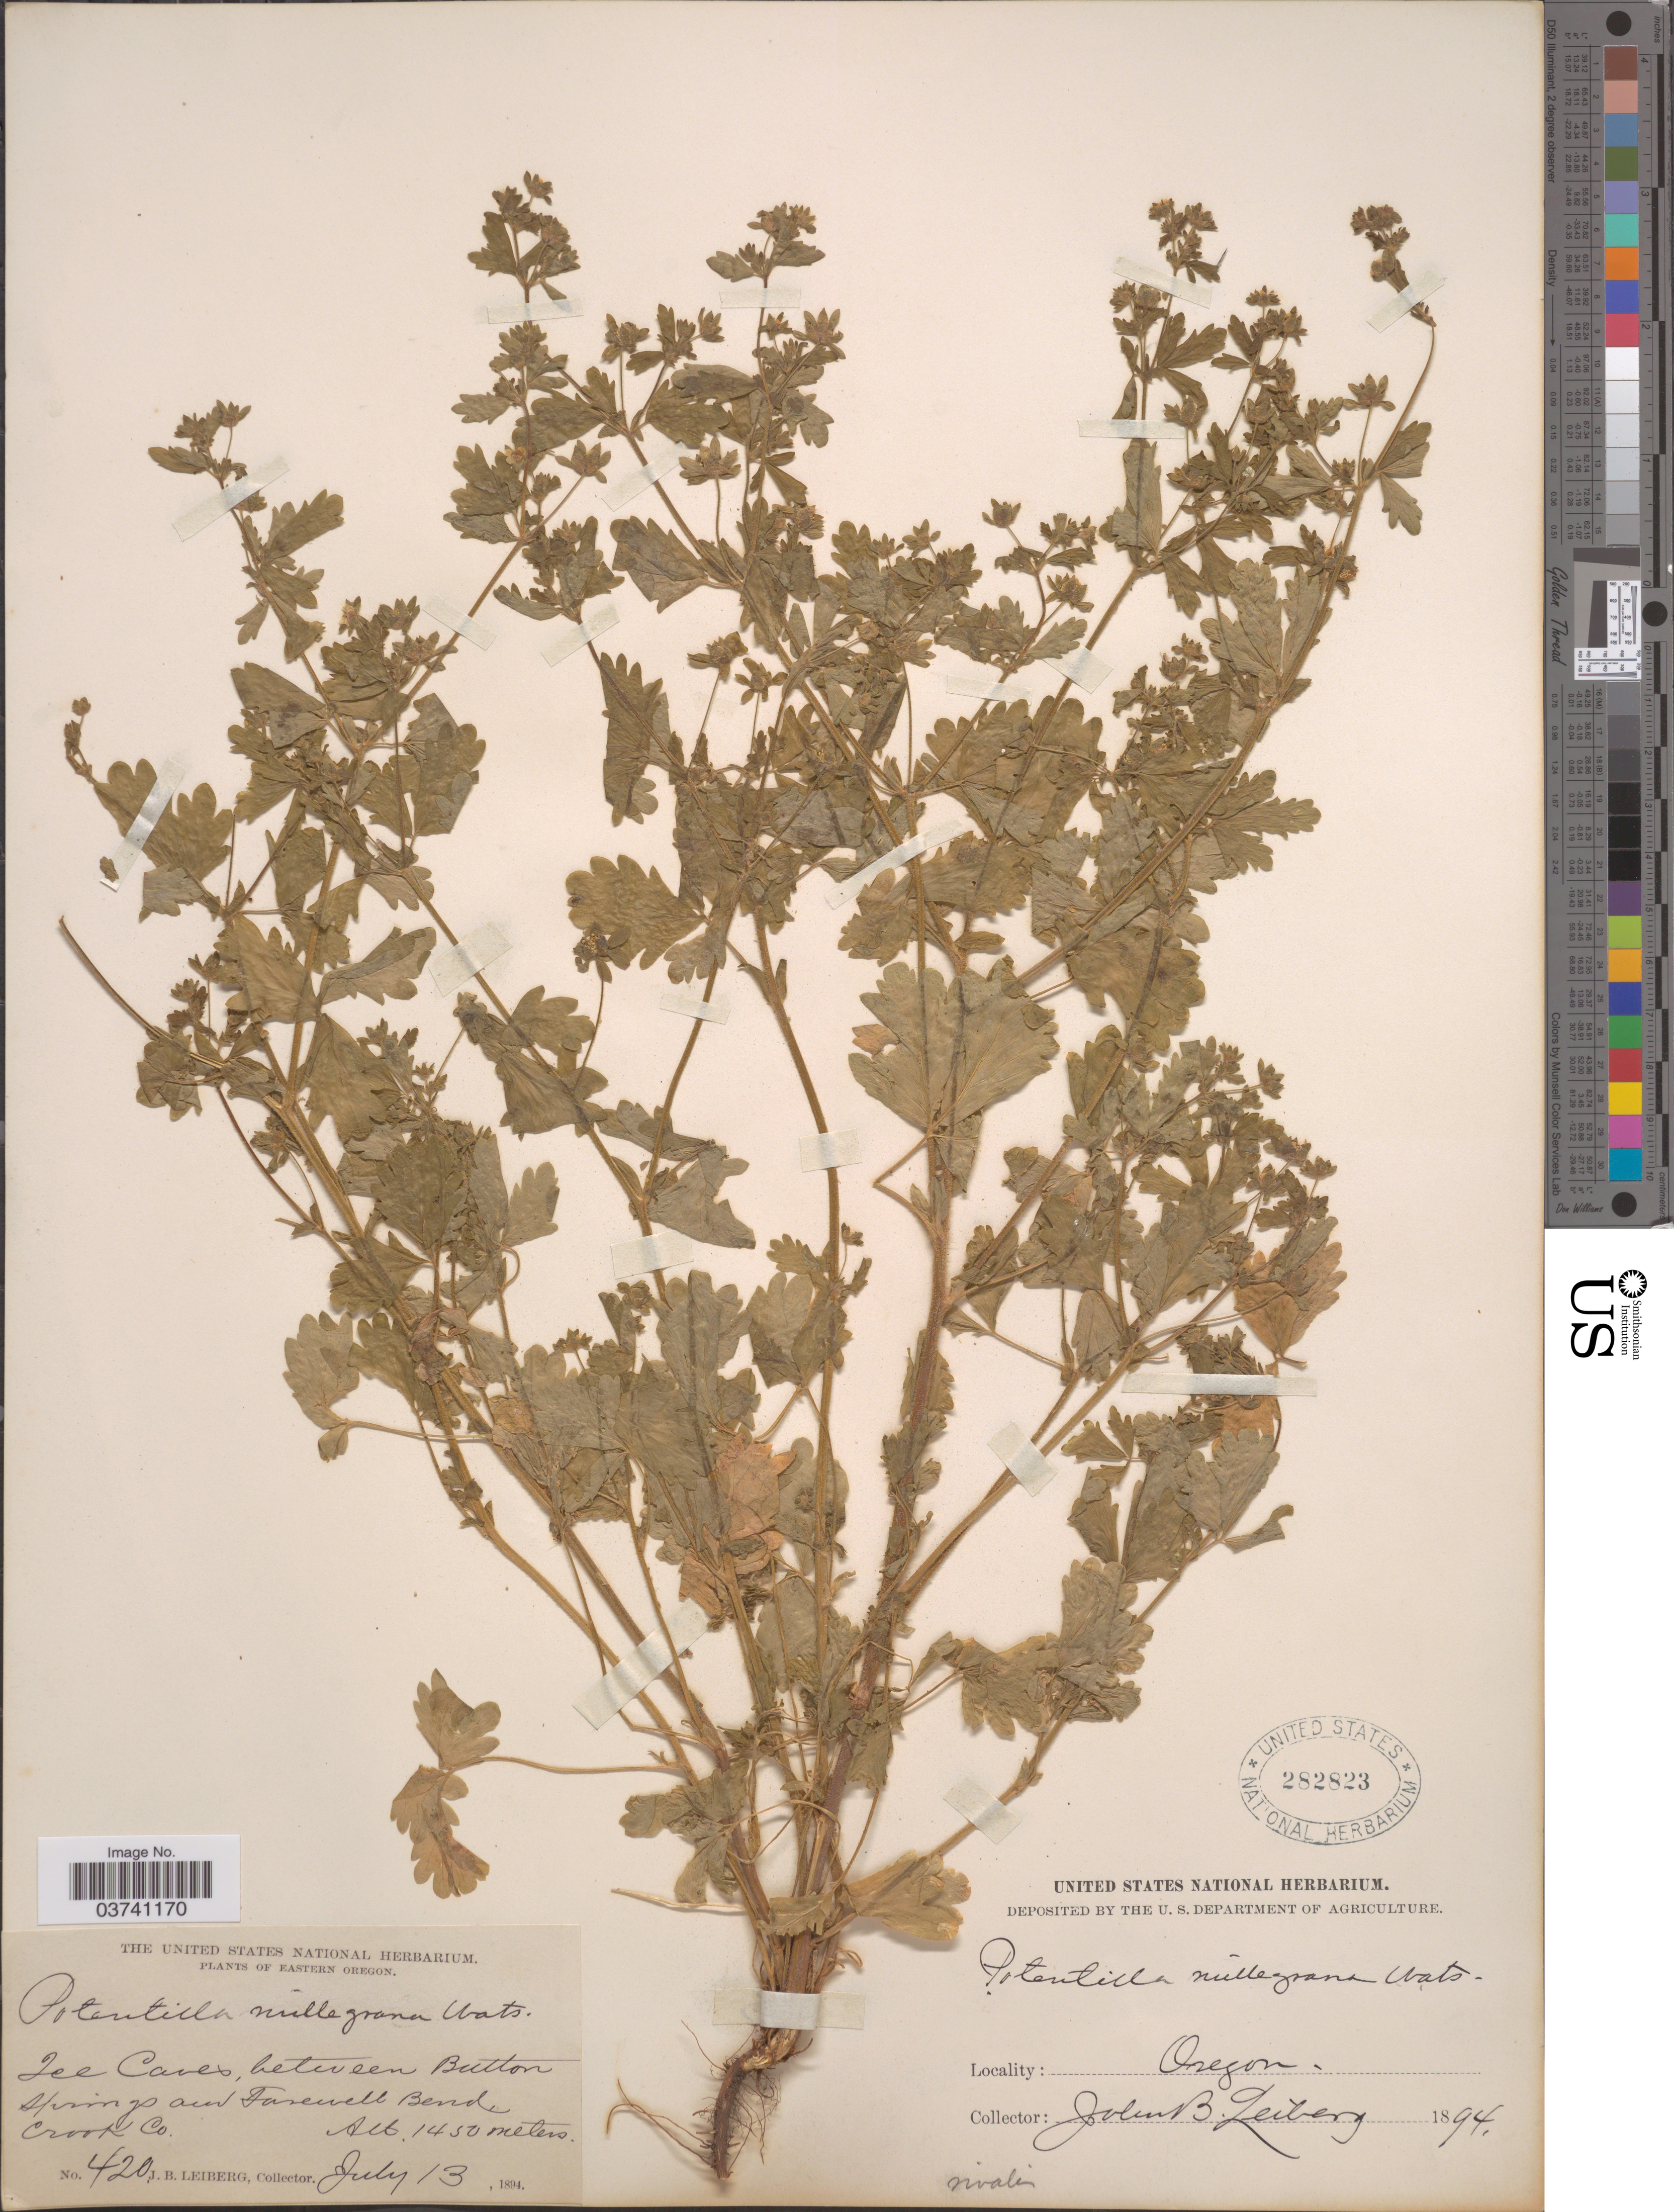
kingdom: Plantae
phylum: Tracheophyta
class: Magnoliopsida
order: Rosales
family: Rosaceae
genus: Potentilla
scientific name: Potentilla rivalis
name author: Nutt.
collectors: J. B. Leiberg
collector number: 420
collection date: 1894-07-13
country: United States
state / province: Oregon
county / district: Crook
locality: Eastern Oregon. Ice Caves, between Button Springs and Farewell Bend, Crook Co.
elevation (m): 1450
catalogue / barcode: US 282823